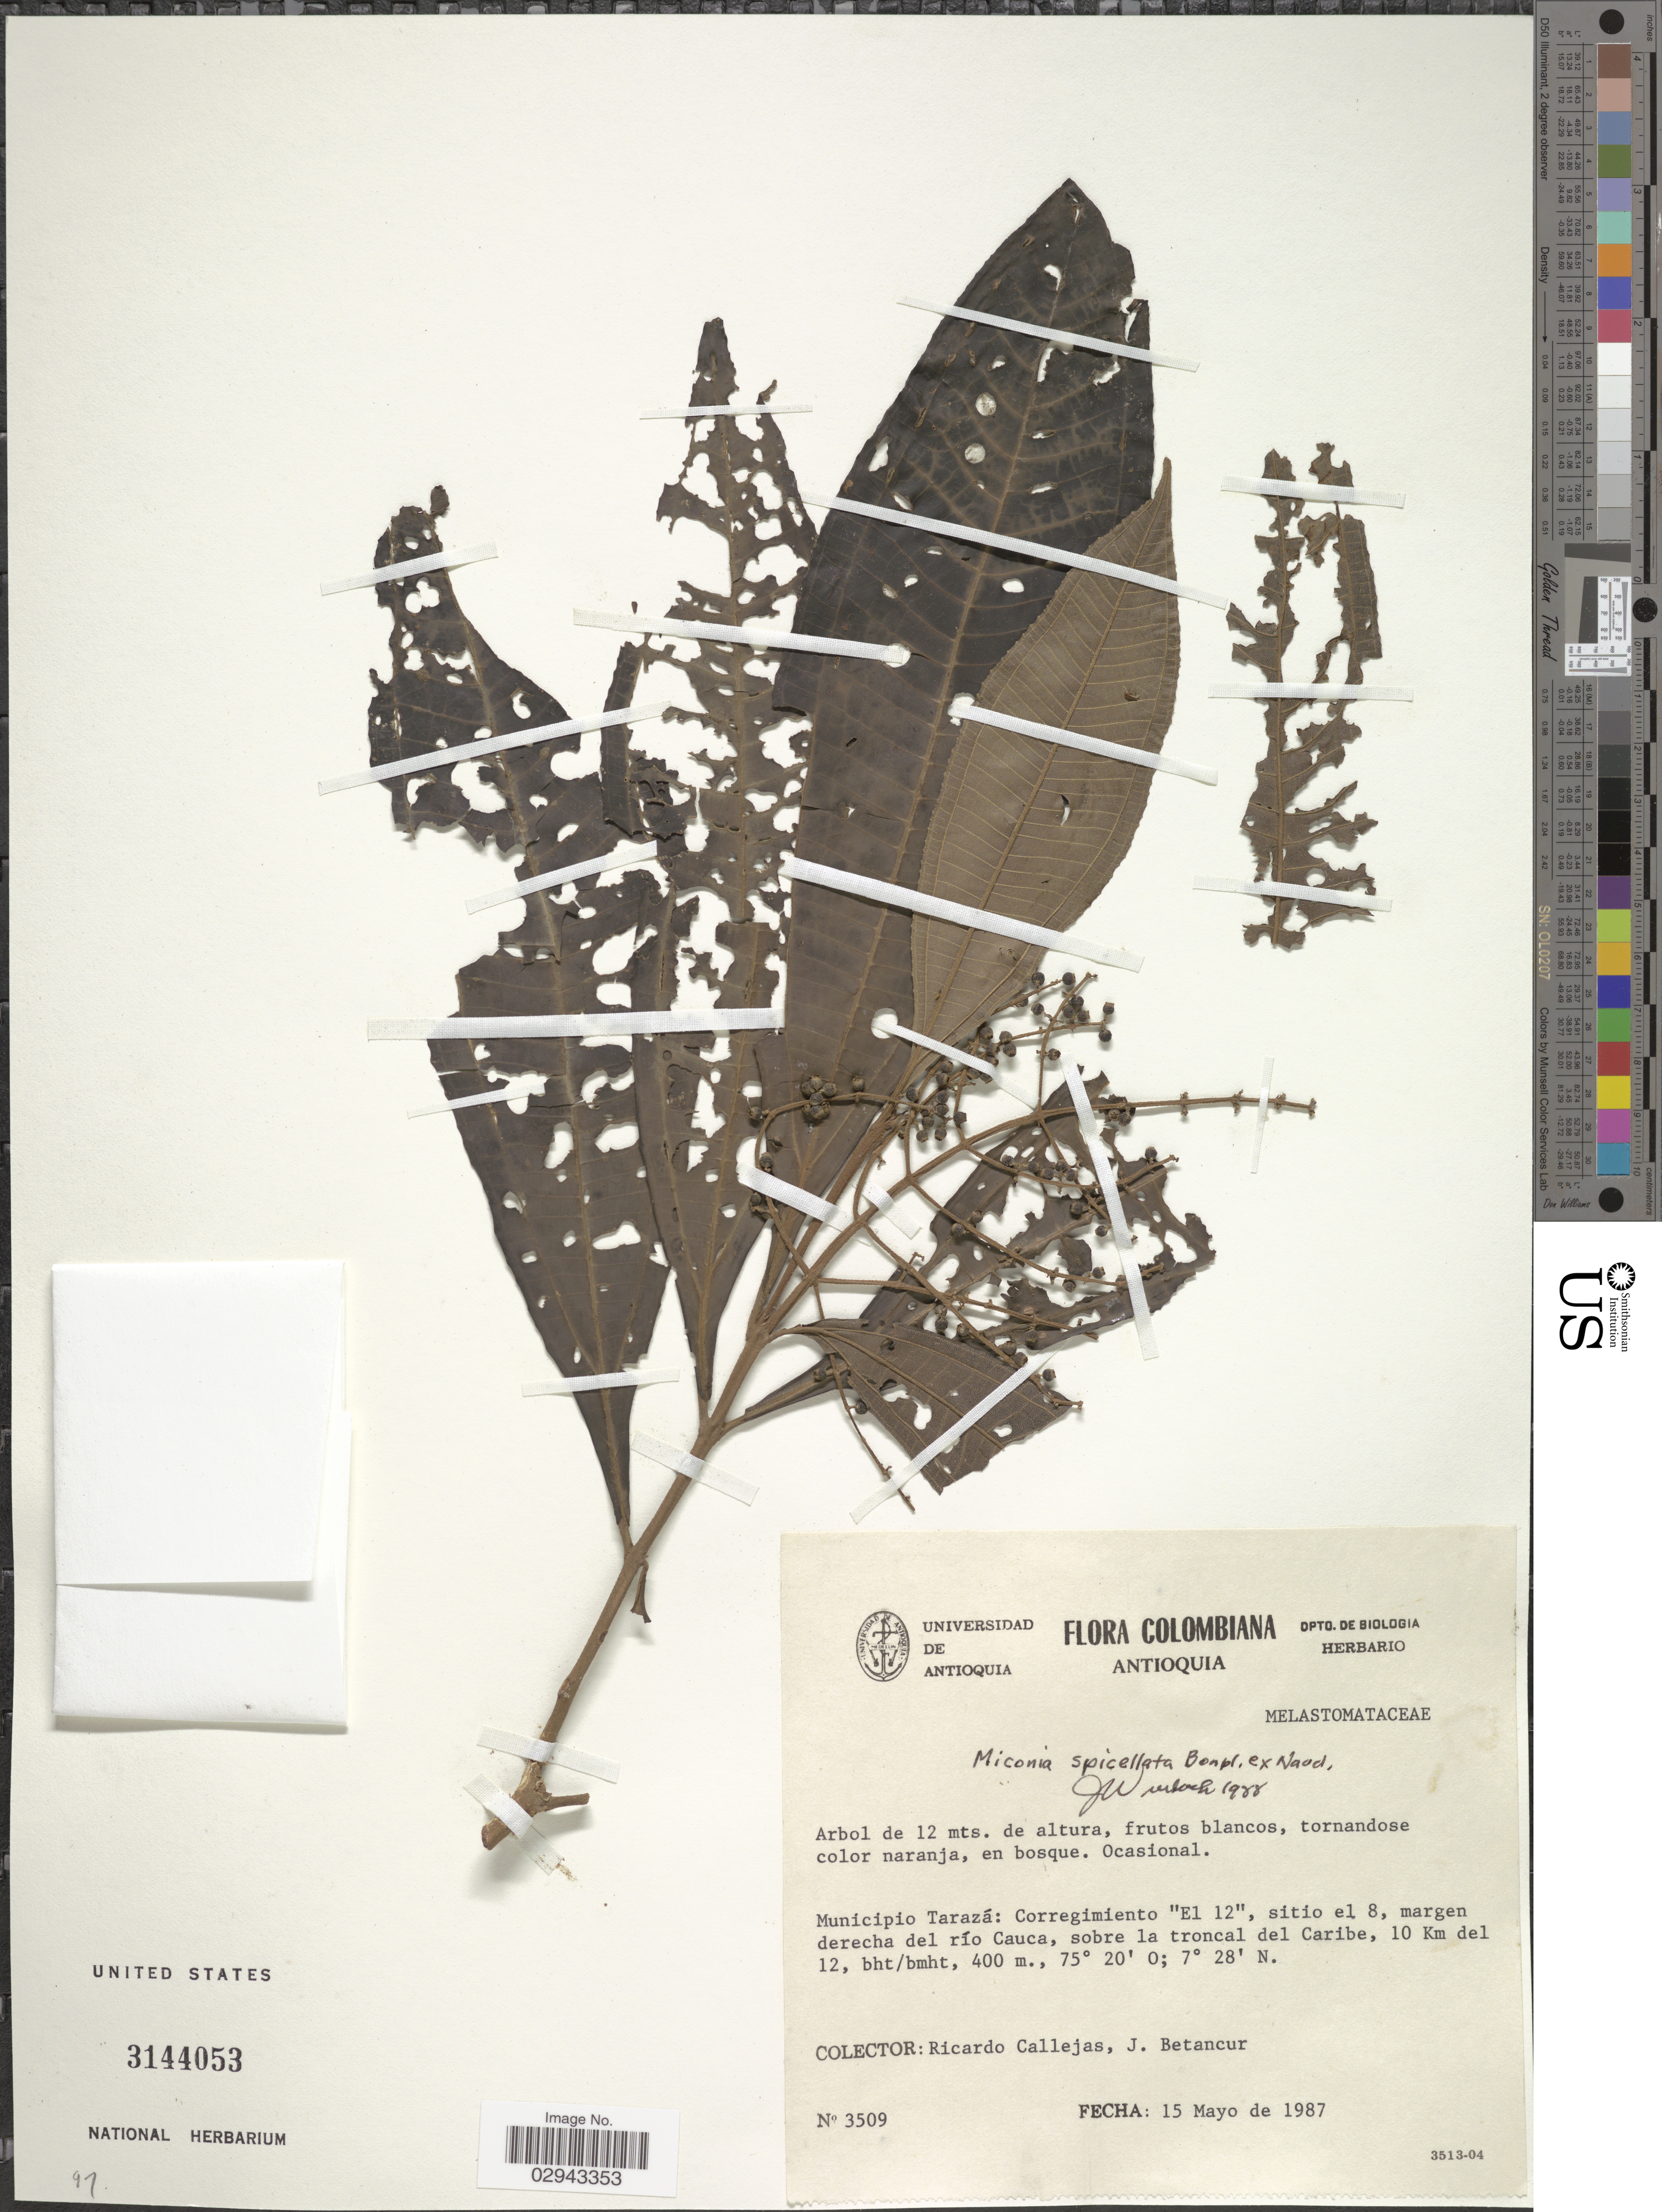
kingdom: Plantae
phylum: Tracheophyta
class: Magnoliopsida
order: Myrtales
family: Melastomataceae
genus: Miconia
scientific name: Miconia spicellata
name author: Bonpl. ex Naudin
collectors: R. Callejas & J. Betancur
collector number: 3509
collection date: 1987-05-15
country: Colombia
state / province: Antioquia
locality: Municipio Tarazá: Corregimiento "El 12", sitio el 8, margen derecha del río Cauca, sobre la troncal del Caribe, 10 Km del 12, bht/bmht.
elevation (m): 400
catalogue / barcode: US 3144053